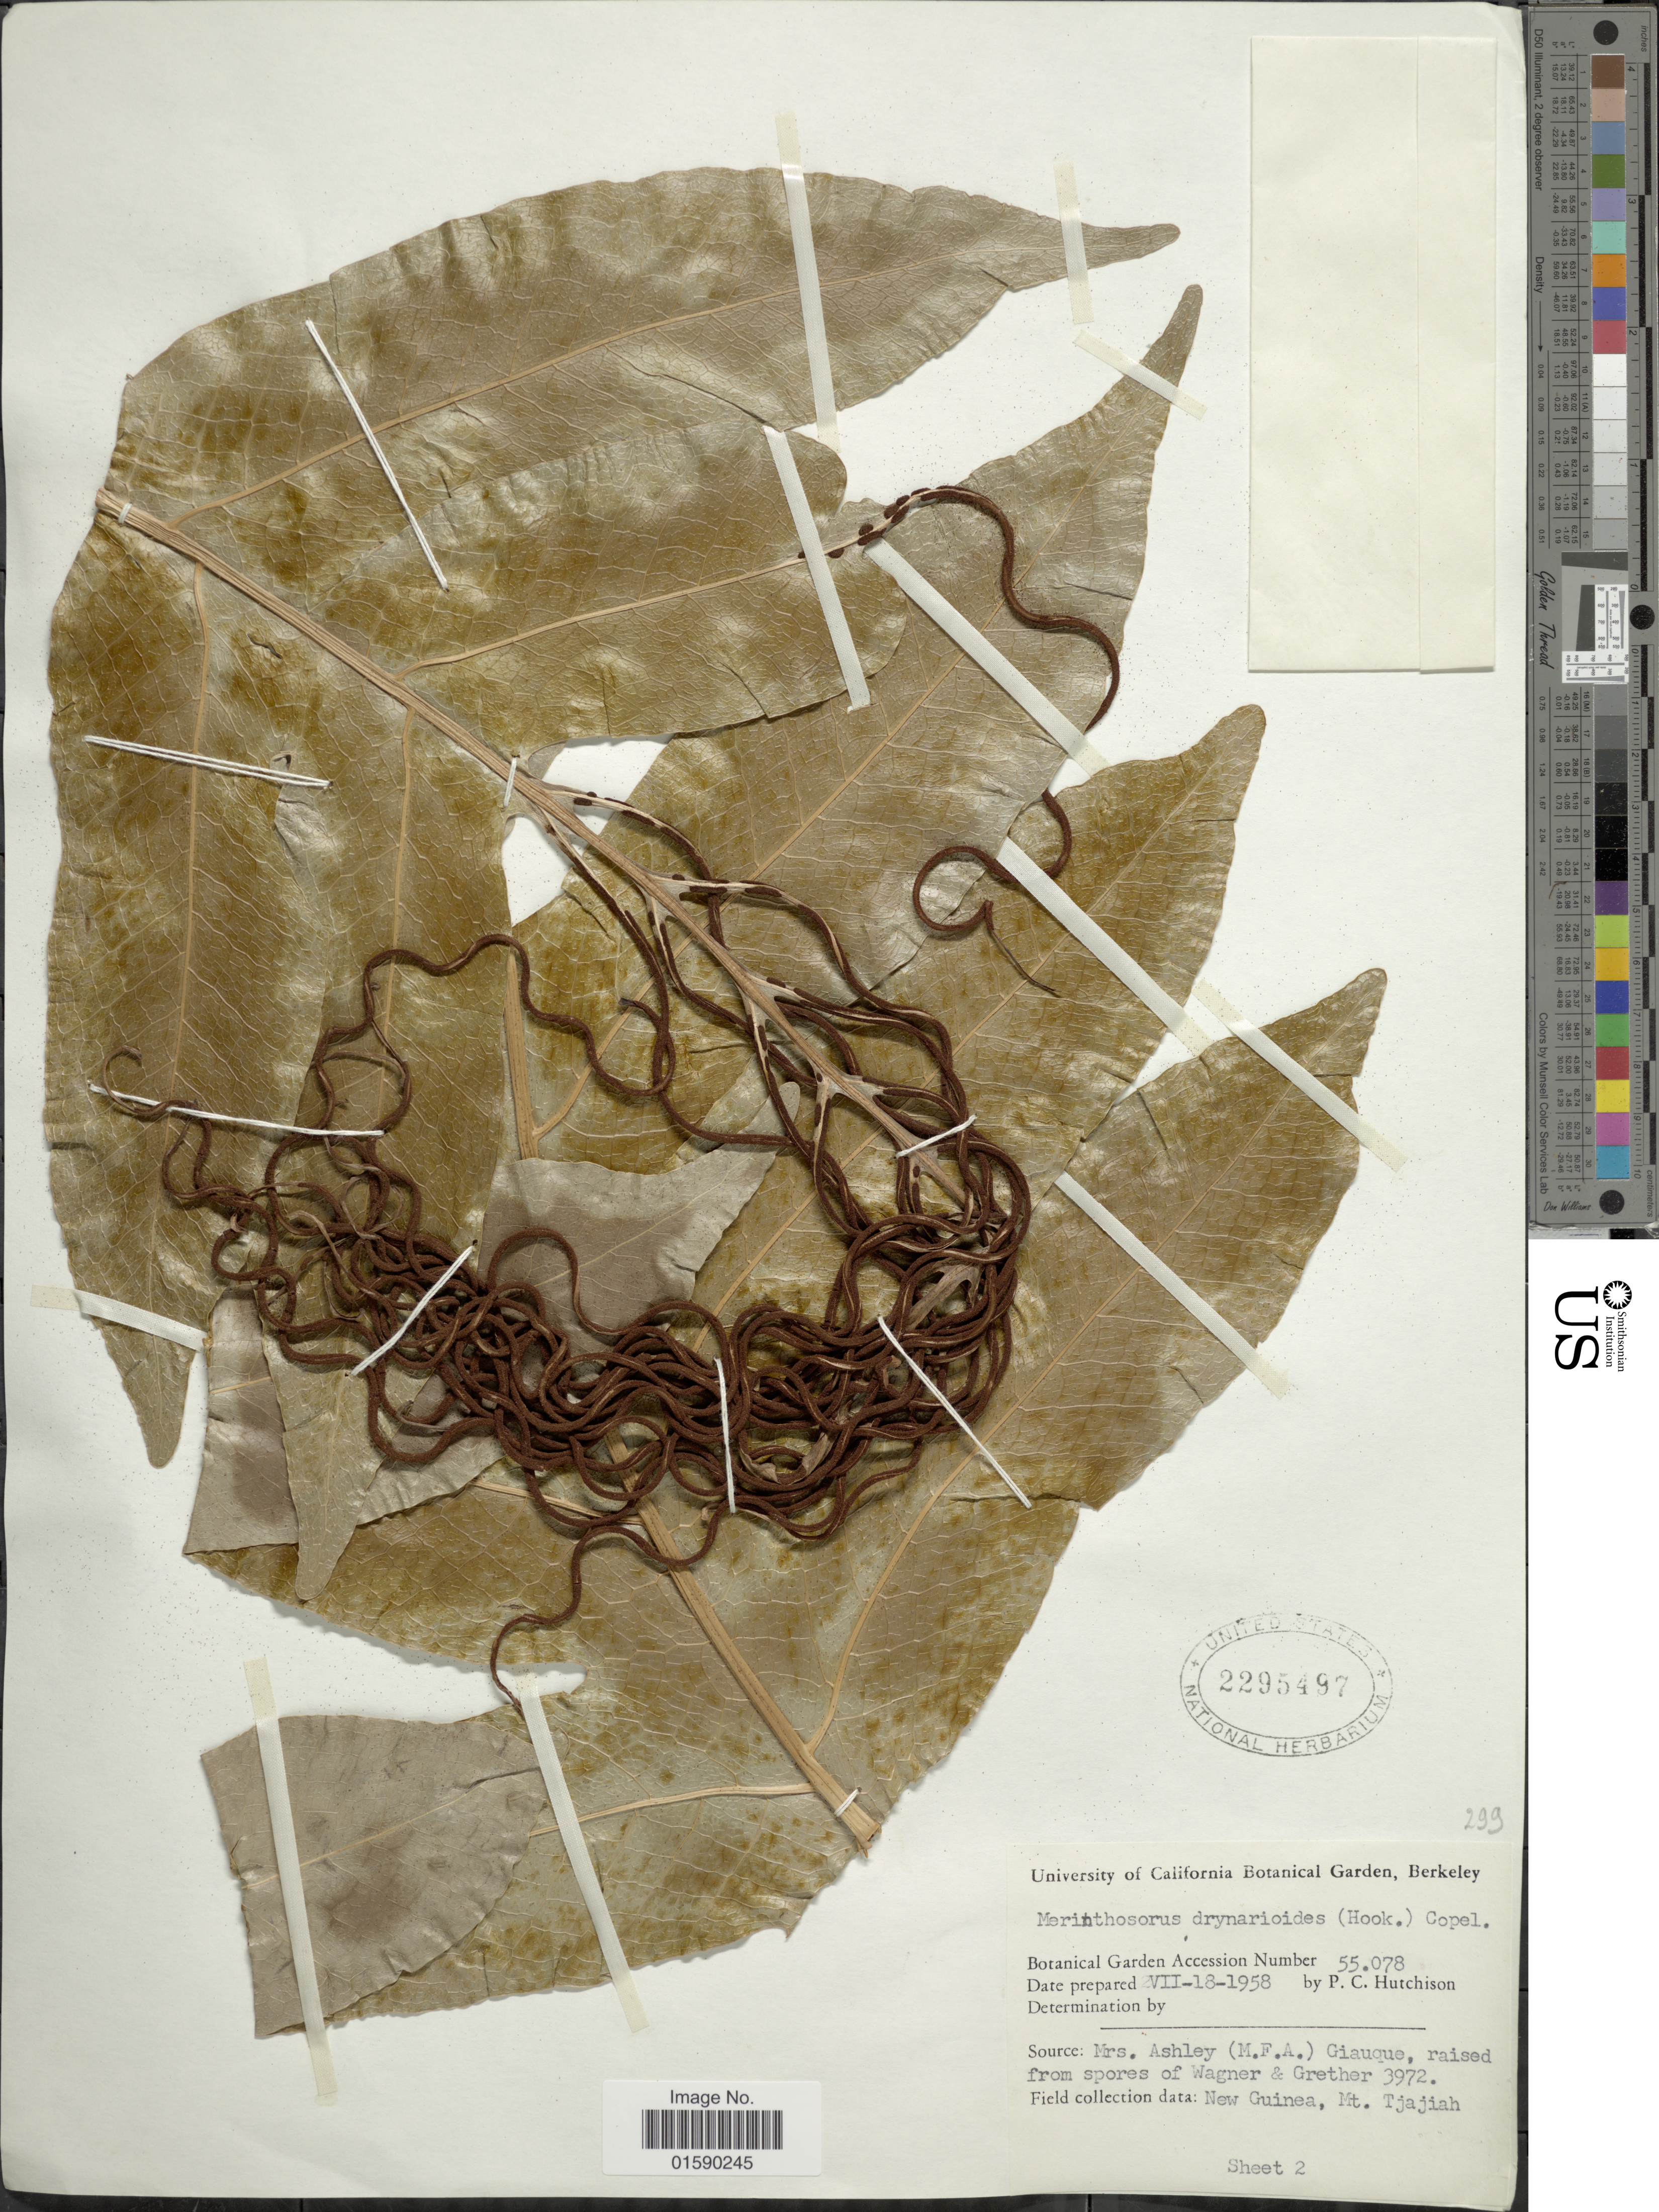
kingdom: Plantae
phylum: Tracheophyta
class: Polypodiopsida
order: Polypodiales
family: Polypodiaceae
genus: Aglaomorpha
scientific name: Aglaomorpha drynarioides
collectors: P. C. Hutchison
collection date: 1958-07-18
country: United States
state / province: California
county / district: Alameda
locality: University of California Botanical Garden, Berkeley.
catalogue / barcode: US 2295497